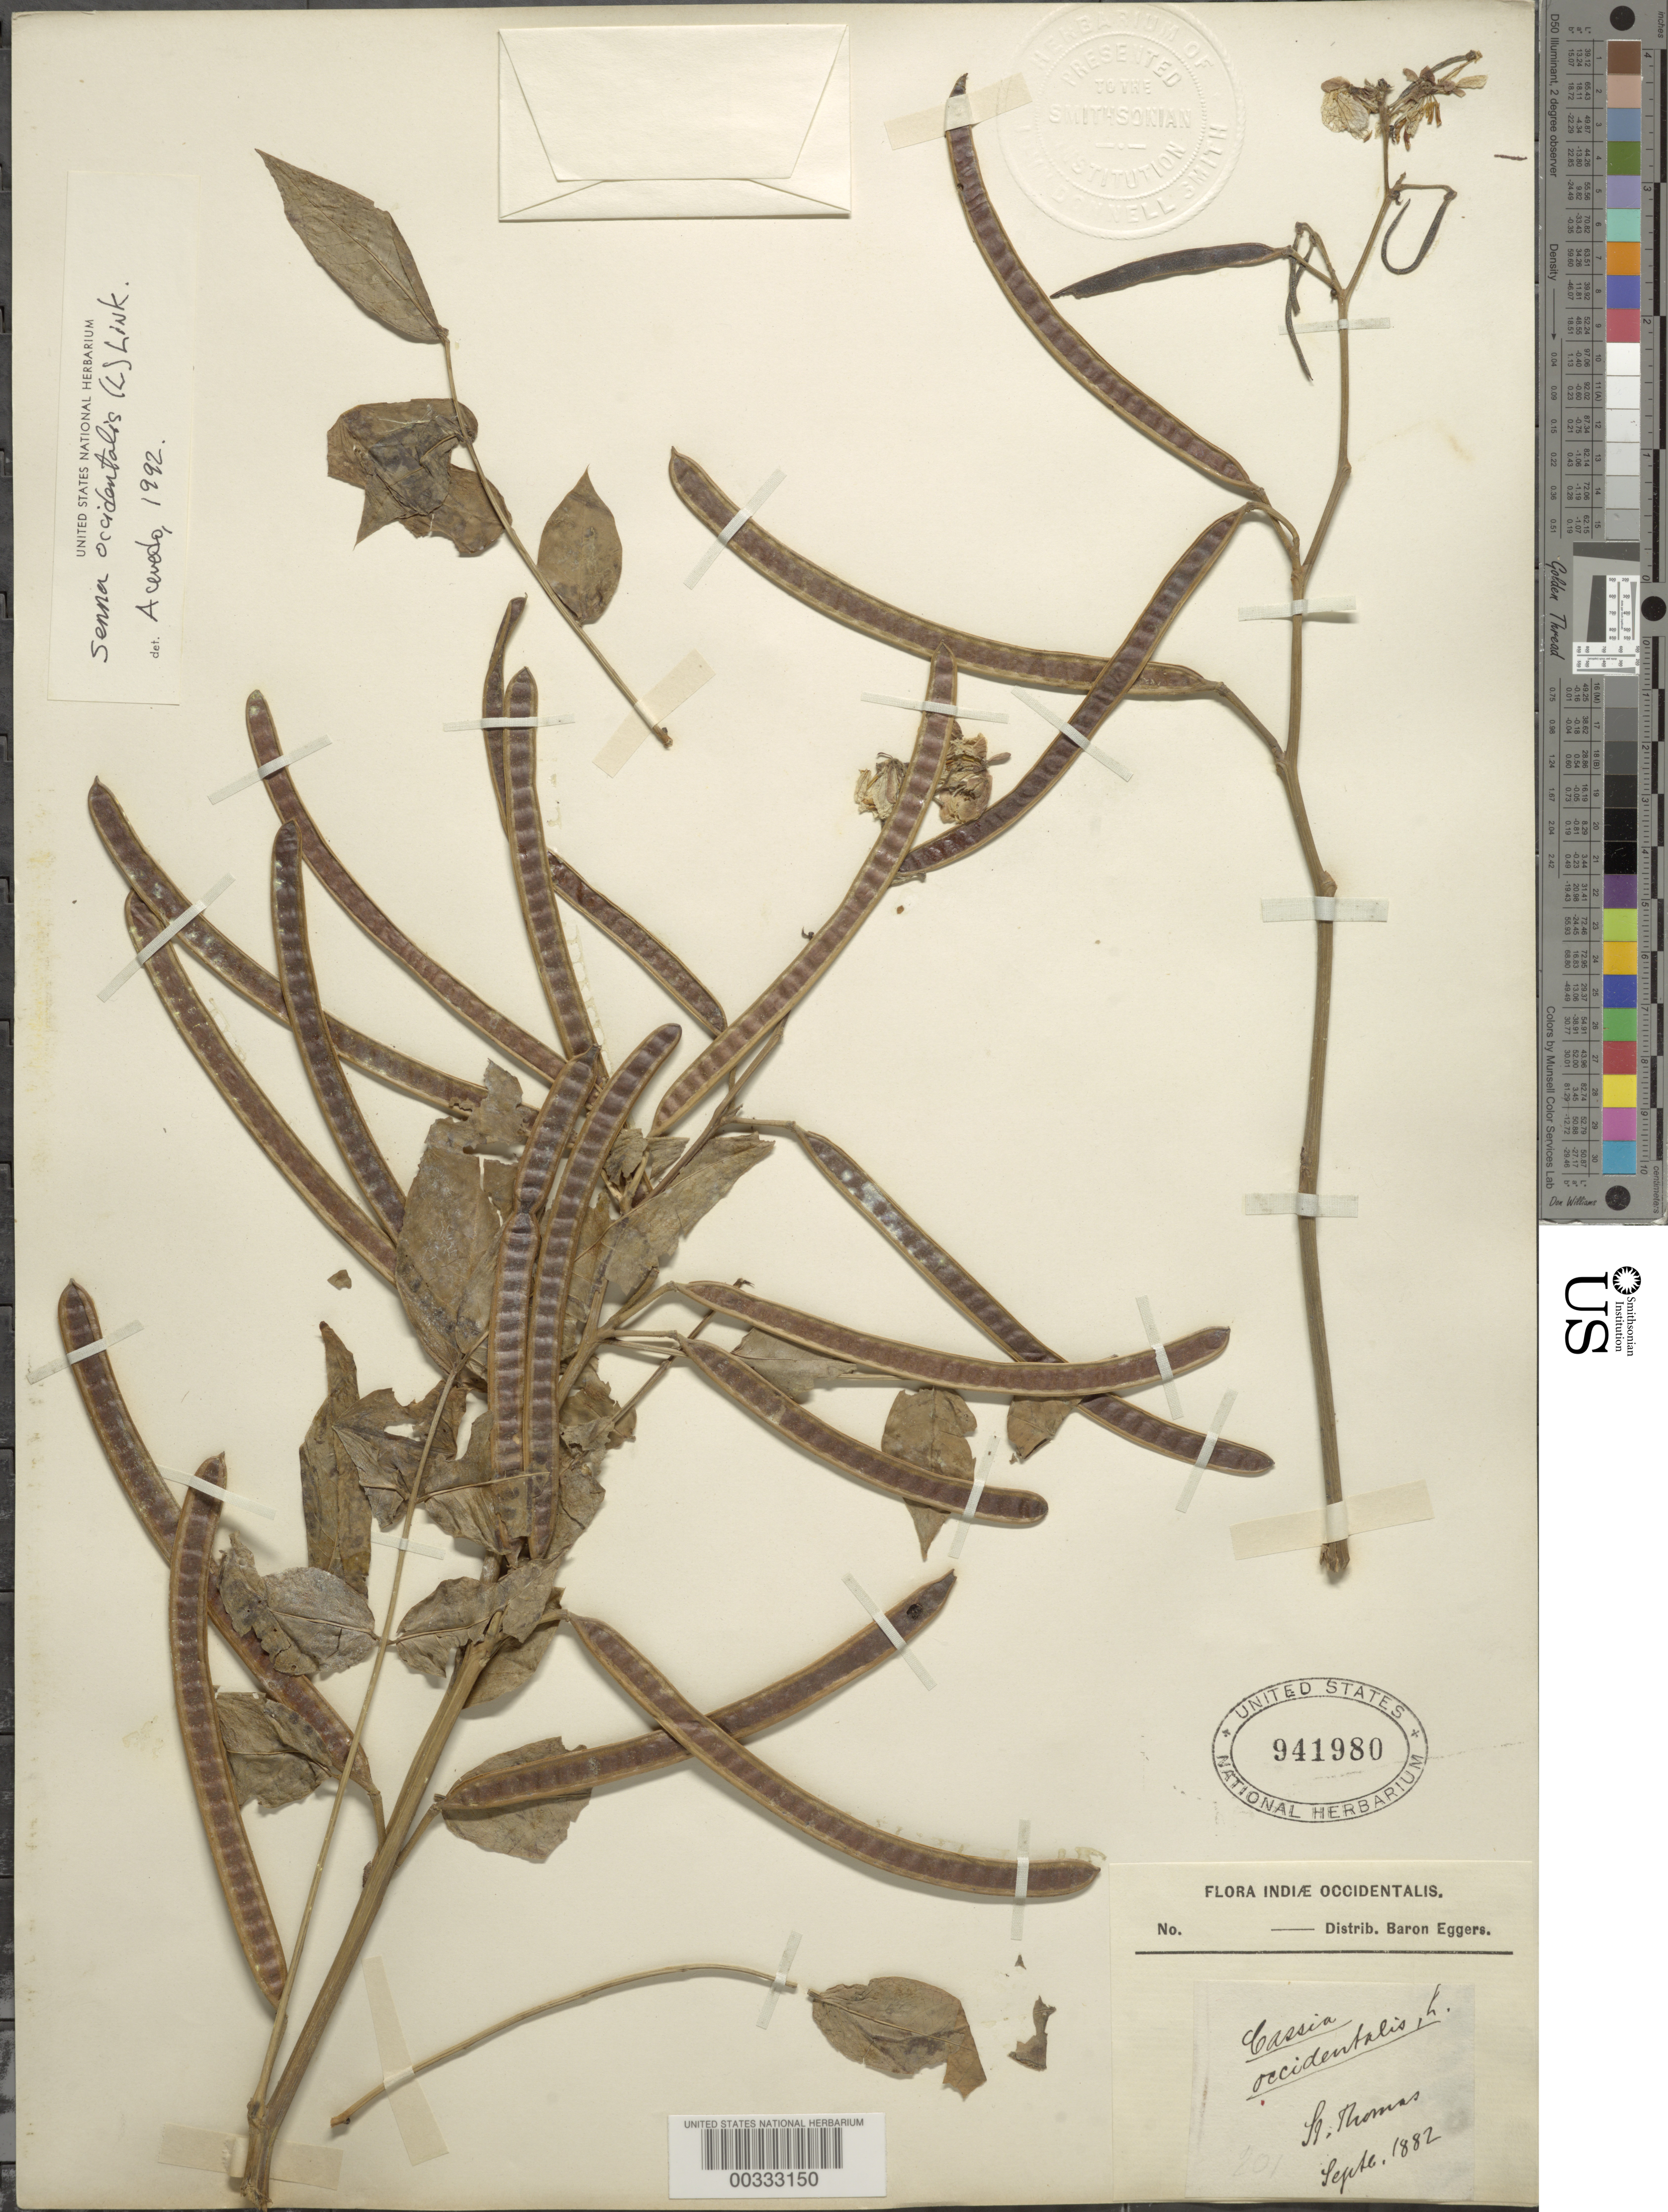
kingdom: Plantae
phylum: Tracheophyta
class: Magnoliopsida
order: Fabales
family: Fabaceae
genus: Senna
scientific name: Senna occidentalis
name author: (L.) Link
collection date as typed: Sep 1882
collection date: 1882-09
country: U.S. Virgin Islands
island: St. Thomas Island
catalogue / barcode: US 941980